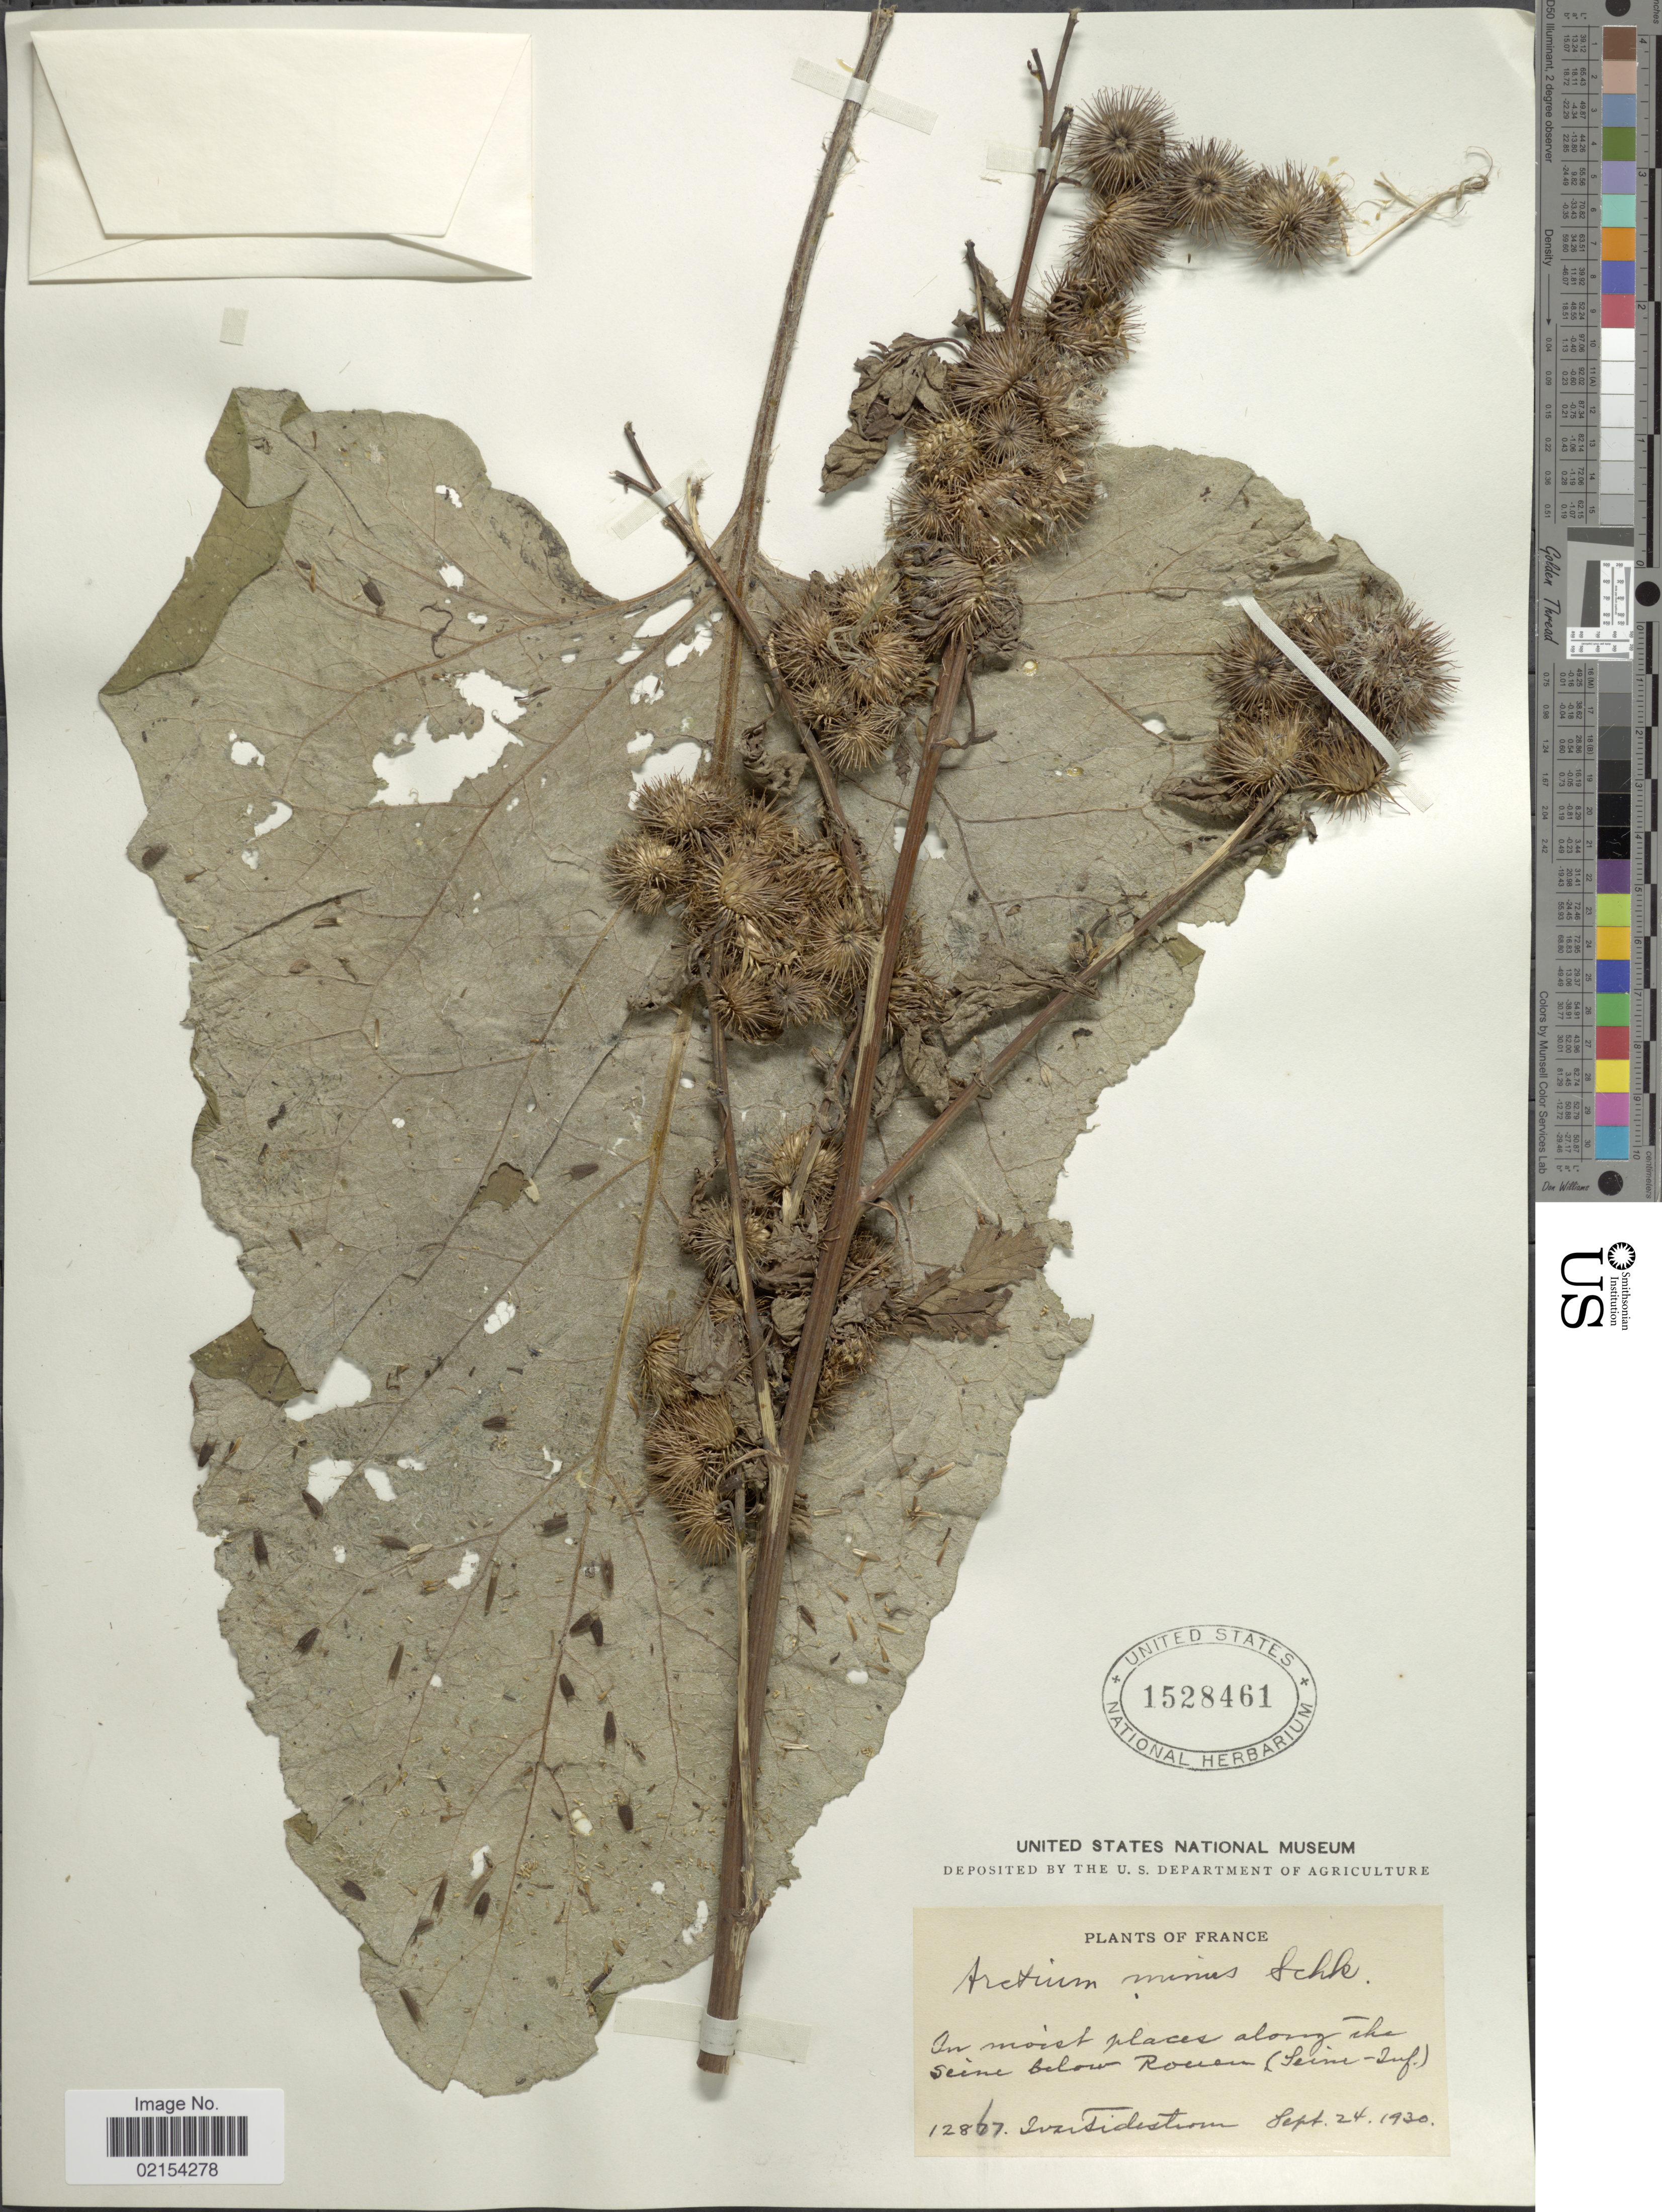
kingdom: Plantae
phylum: Tracheophyta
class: Magnoliopsida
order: Asterales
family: Asteraceae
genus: Arctium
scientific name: Arctium minus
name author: (Hill) Bernh.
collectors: I. F. Tidestrom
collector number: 12867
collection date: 1930-09-24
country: France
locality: In moist places along the Seine below Rouen (Seine-Inf)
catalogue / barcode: US 1528461